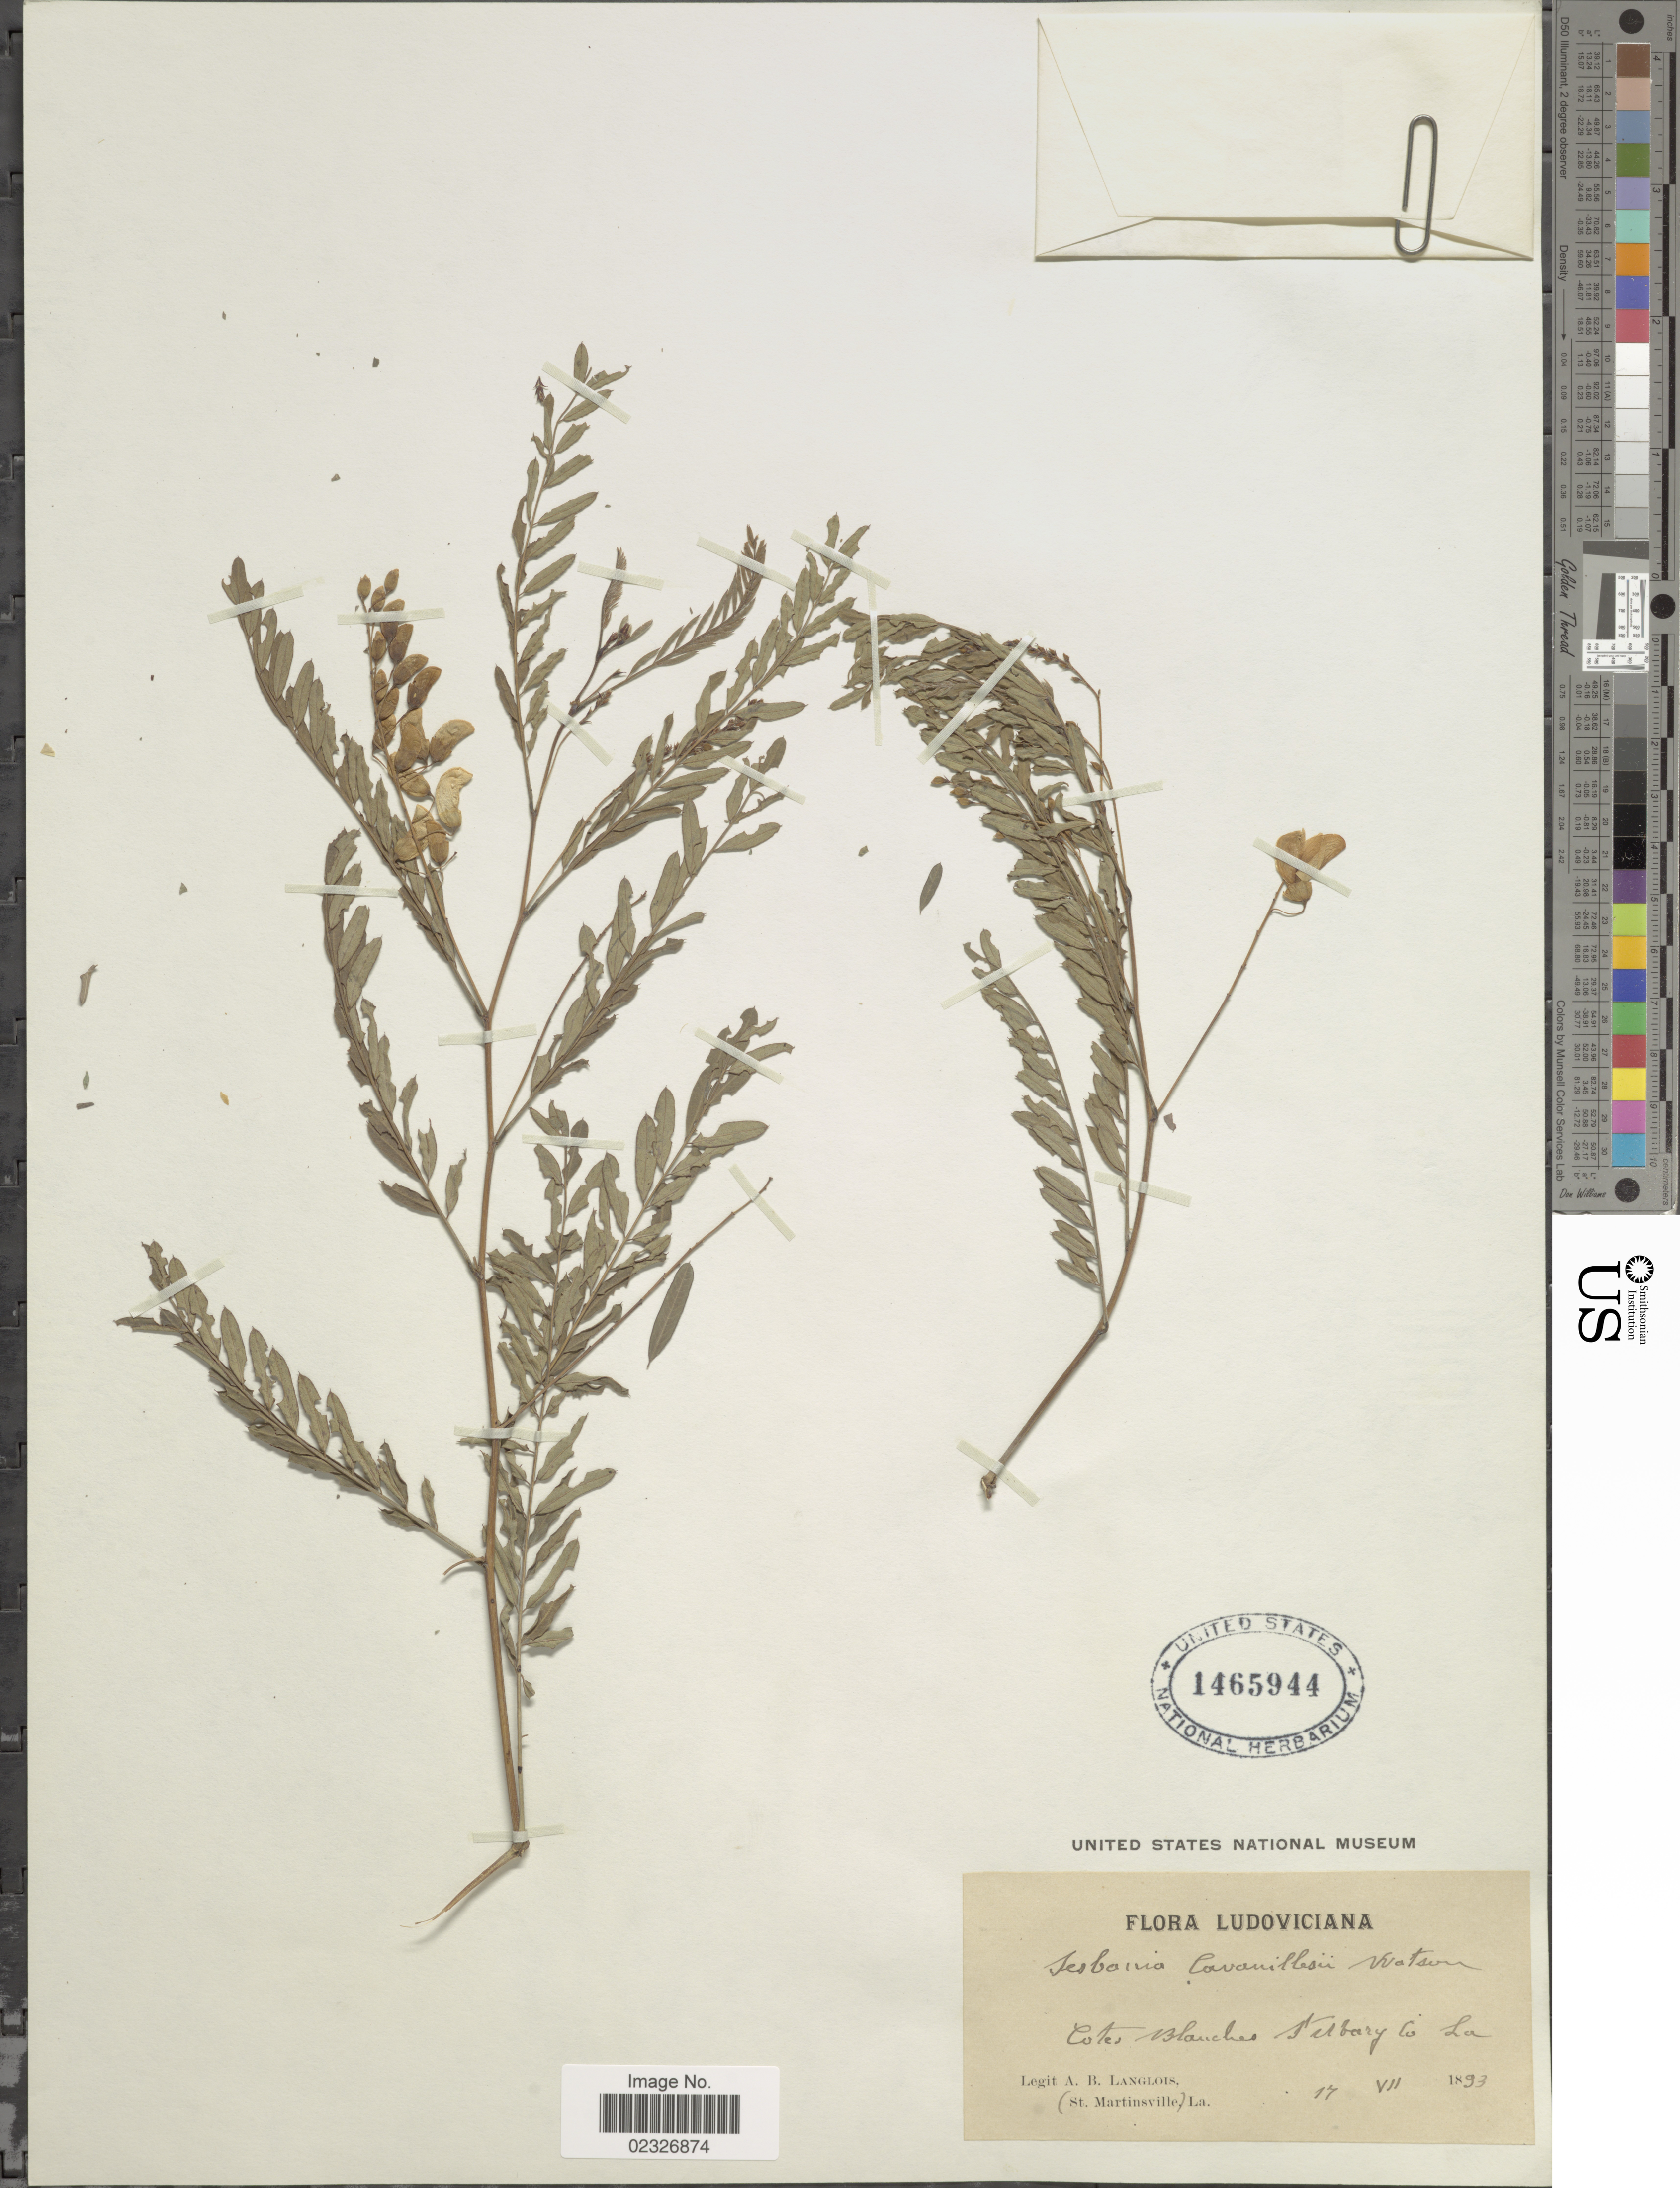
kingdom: Plantae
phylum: Tracheophyta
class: Magnoliopsida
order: Fabales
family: Fabaceae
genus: Sesbania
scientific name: Sesbania drummondii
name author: (Rydb.) Cory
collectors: A. Langlois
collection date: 1893-07-17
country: United States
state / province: Louisiana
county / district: St. Mary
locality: Cote Blanche St Mary Co. La.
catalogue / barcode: US 1465944